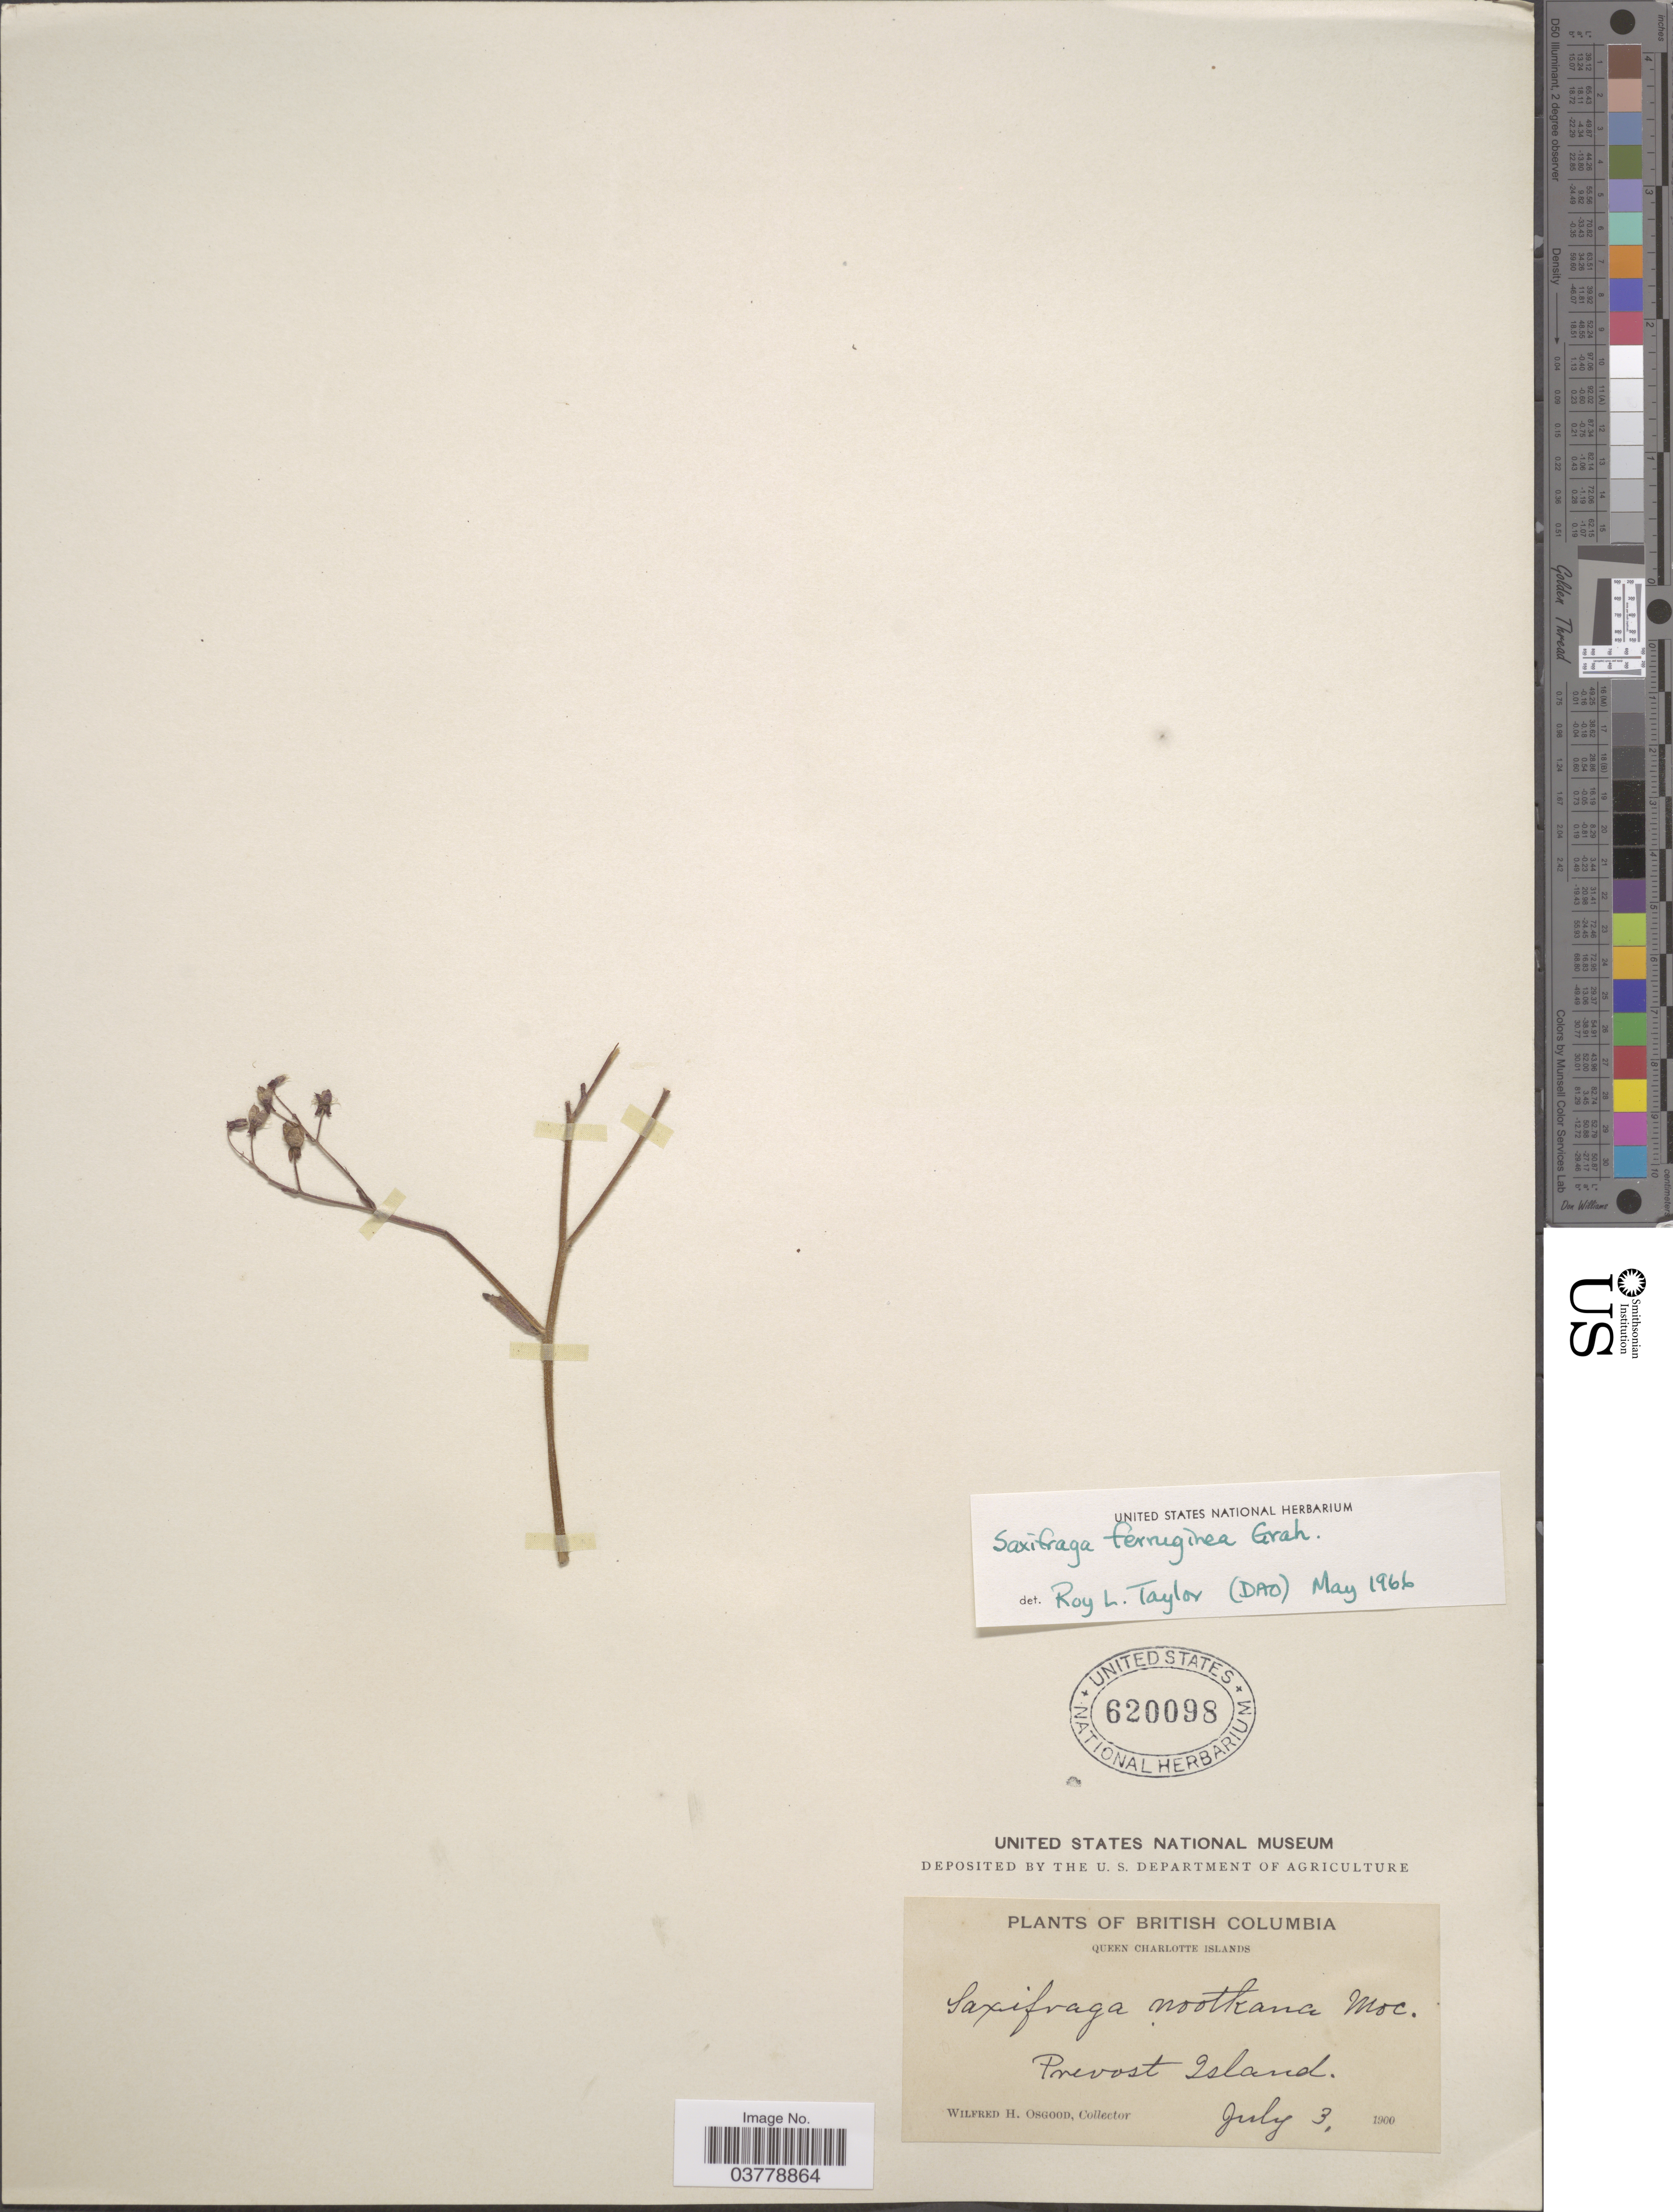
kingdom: Plantae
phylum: Tracheophyta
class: Magnoliopsida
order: Saxifragales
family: Saxifragaceae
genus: Micranthes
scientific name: Micranthes ferruginea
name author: (Graham) Brouillet & Gornall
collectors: W. Osgood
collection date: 1900-07-03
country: Canada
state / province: British Columbia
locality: Queen Charlotte Islands. Prevost Island.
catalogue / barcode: US 620098